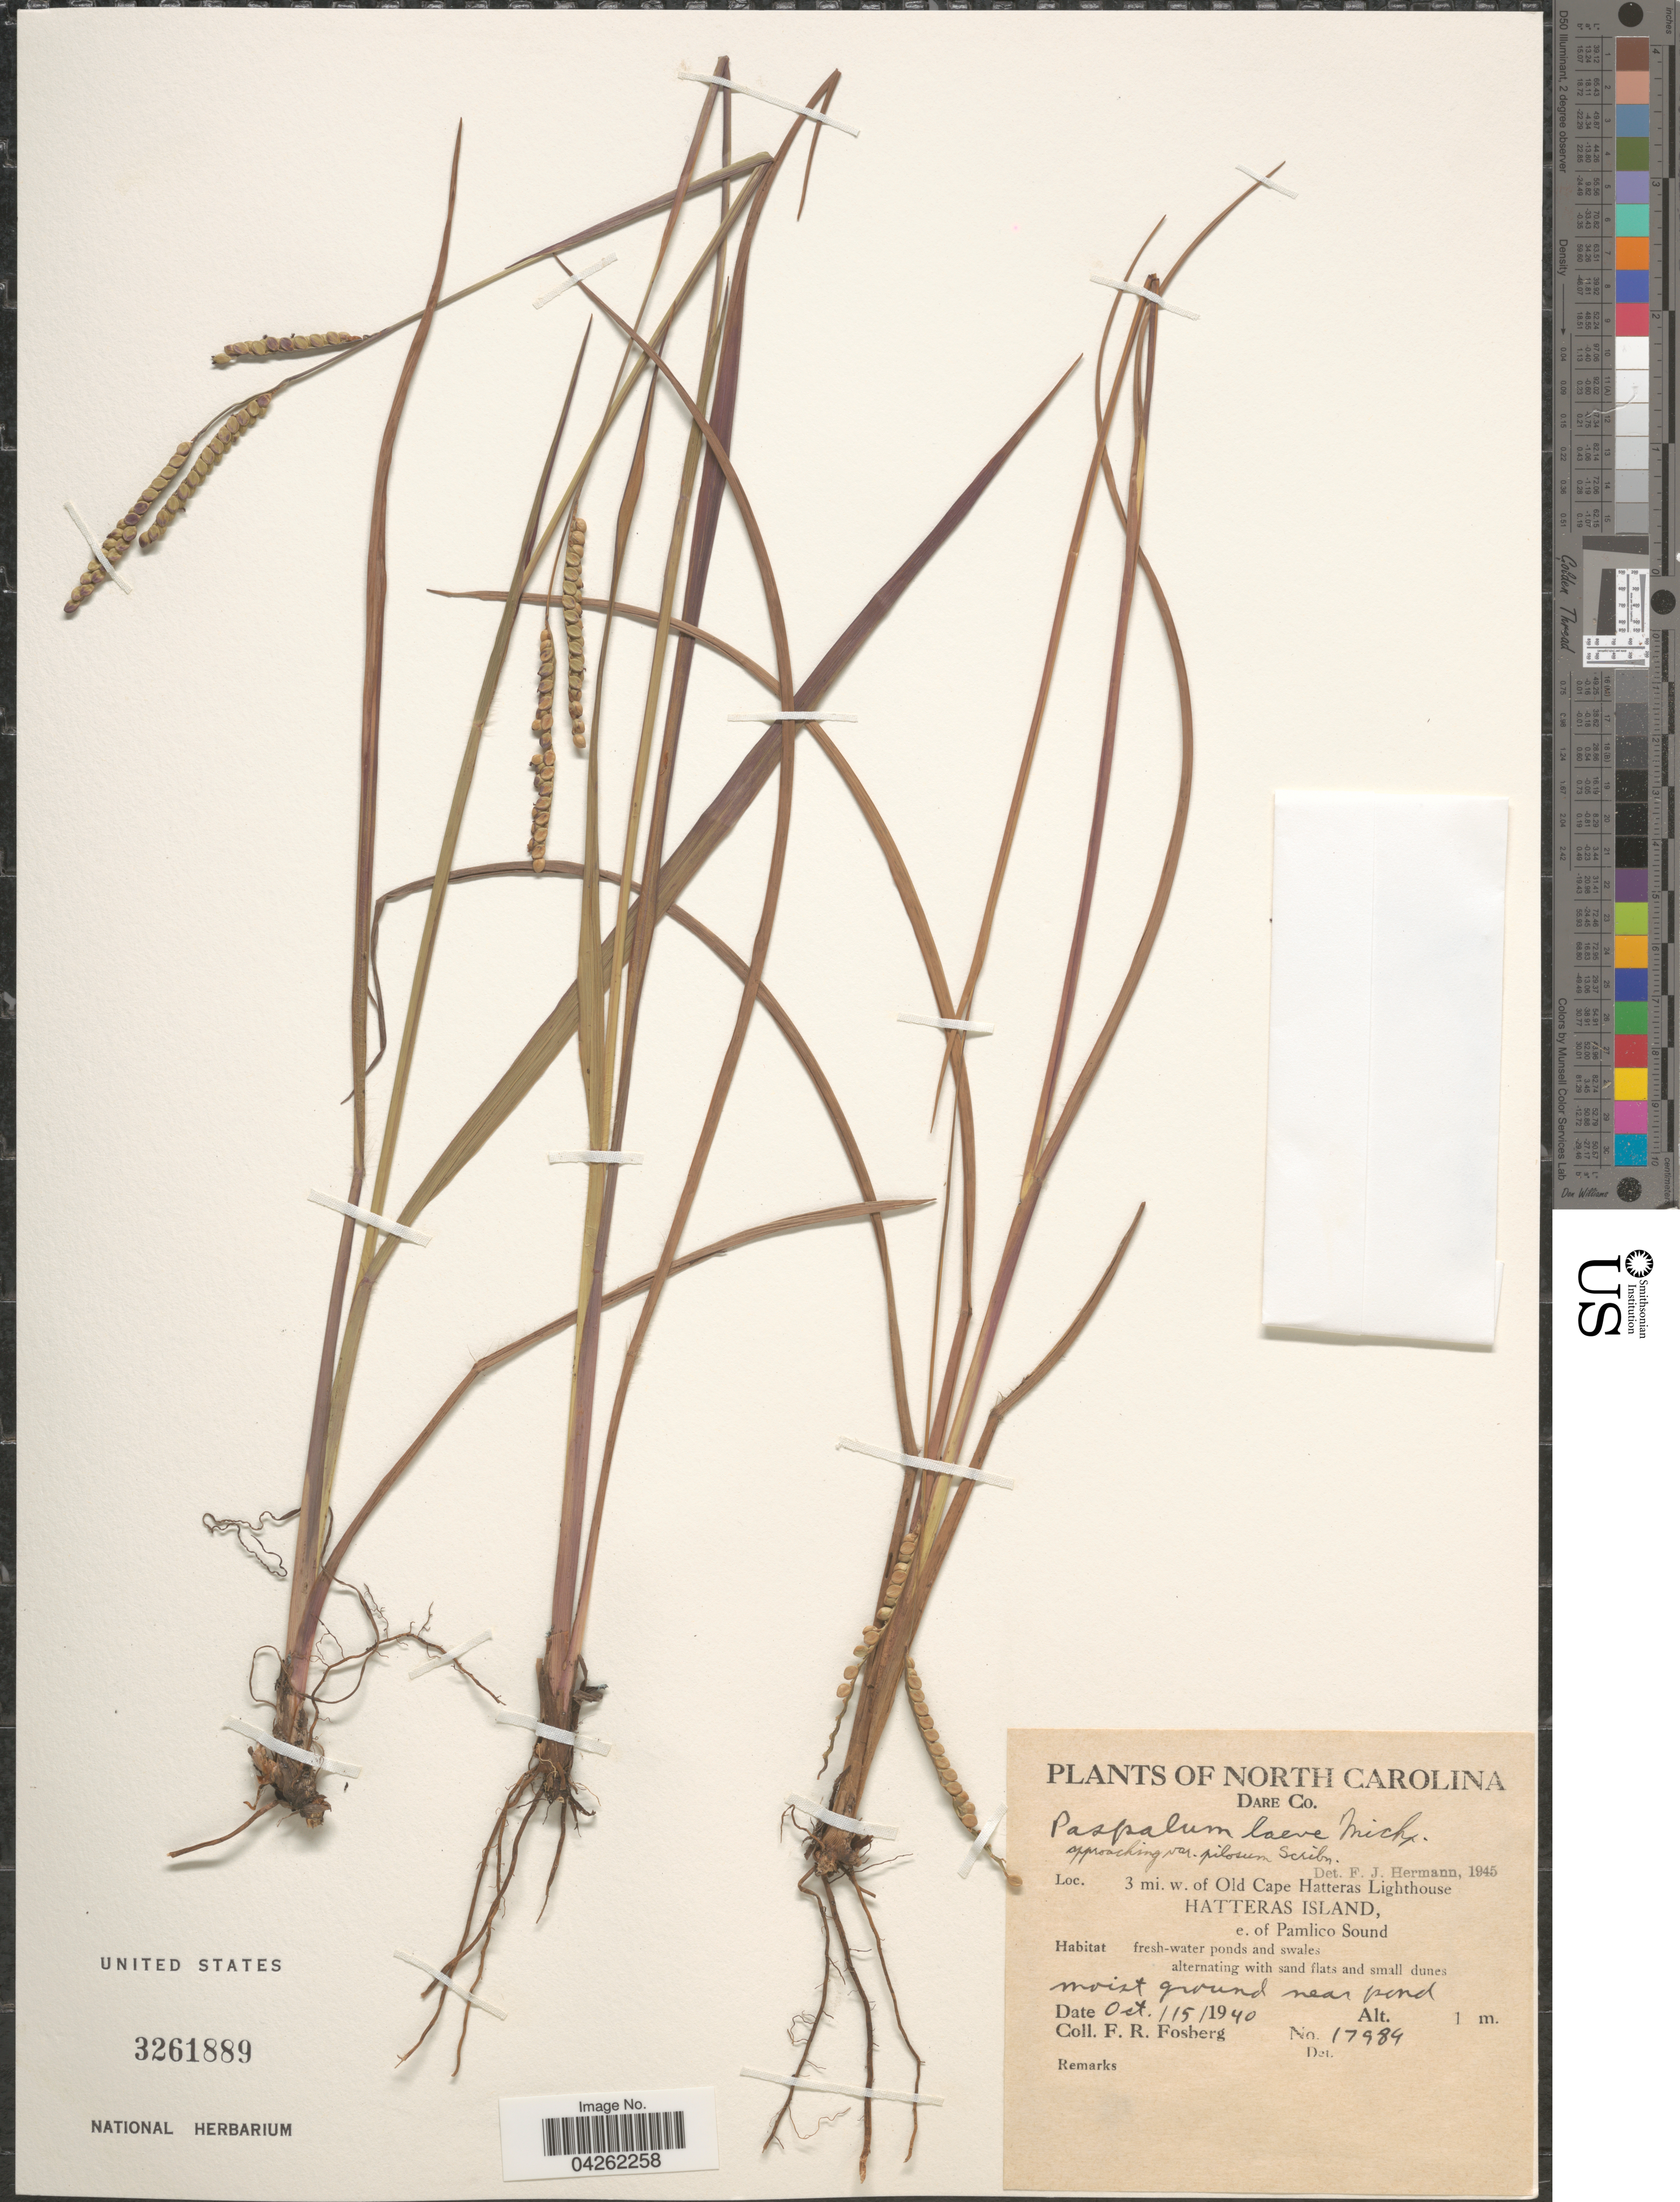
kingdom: Plantae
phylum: Tracheophyta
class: Liliopsida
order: Poales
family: Poaceae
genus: Paspalum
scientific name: Paspalum laeve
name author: Michx.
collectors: F. R. Fosberg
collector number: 17984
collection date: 1940-10-15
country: United States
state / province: North Carolina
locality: Dare Co. 3 mi. w. of Old Cape Hatteras Lighthouse. Hatteras Island, e. of Pamlico Sound.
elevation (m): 1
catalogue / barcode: US 3261889